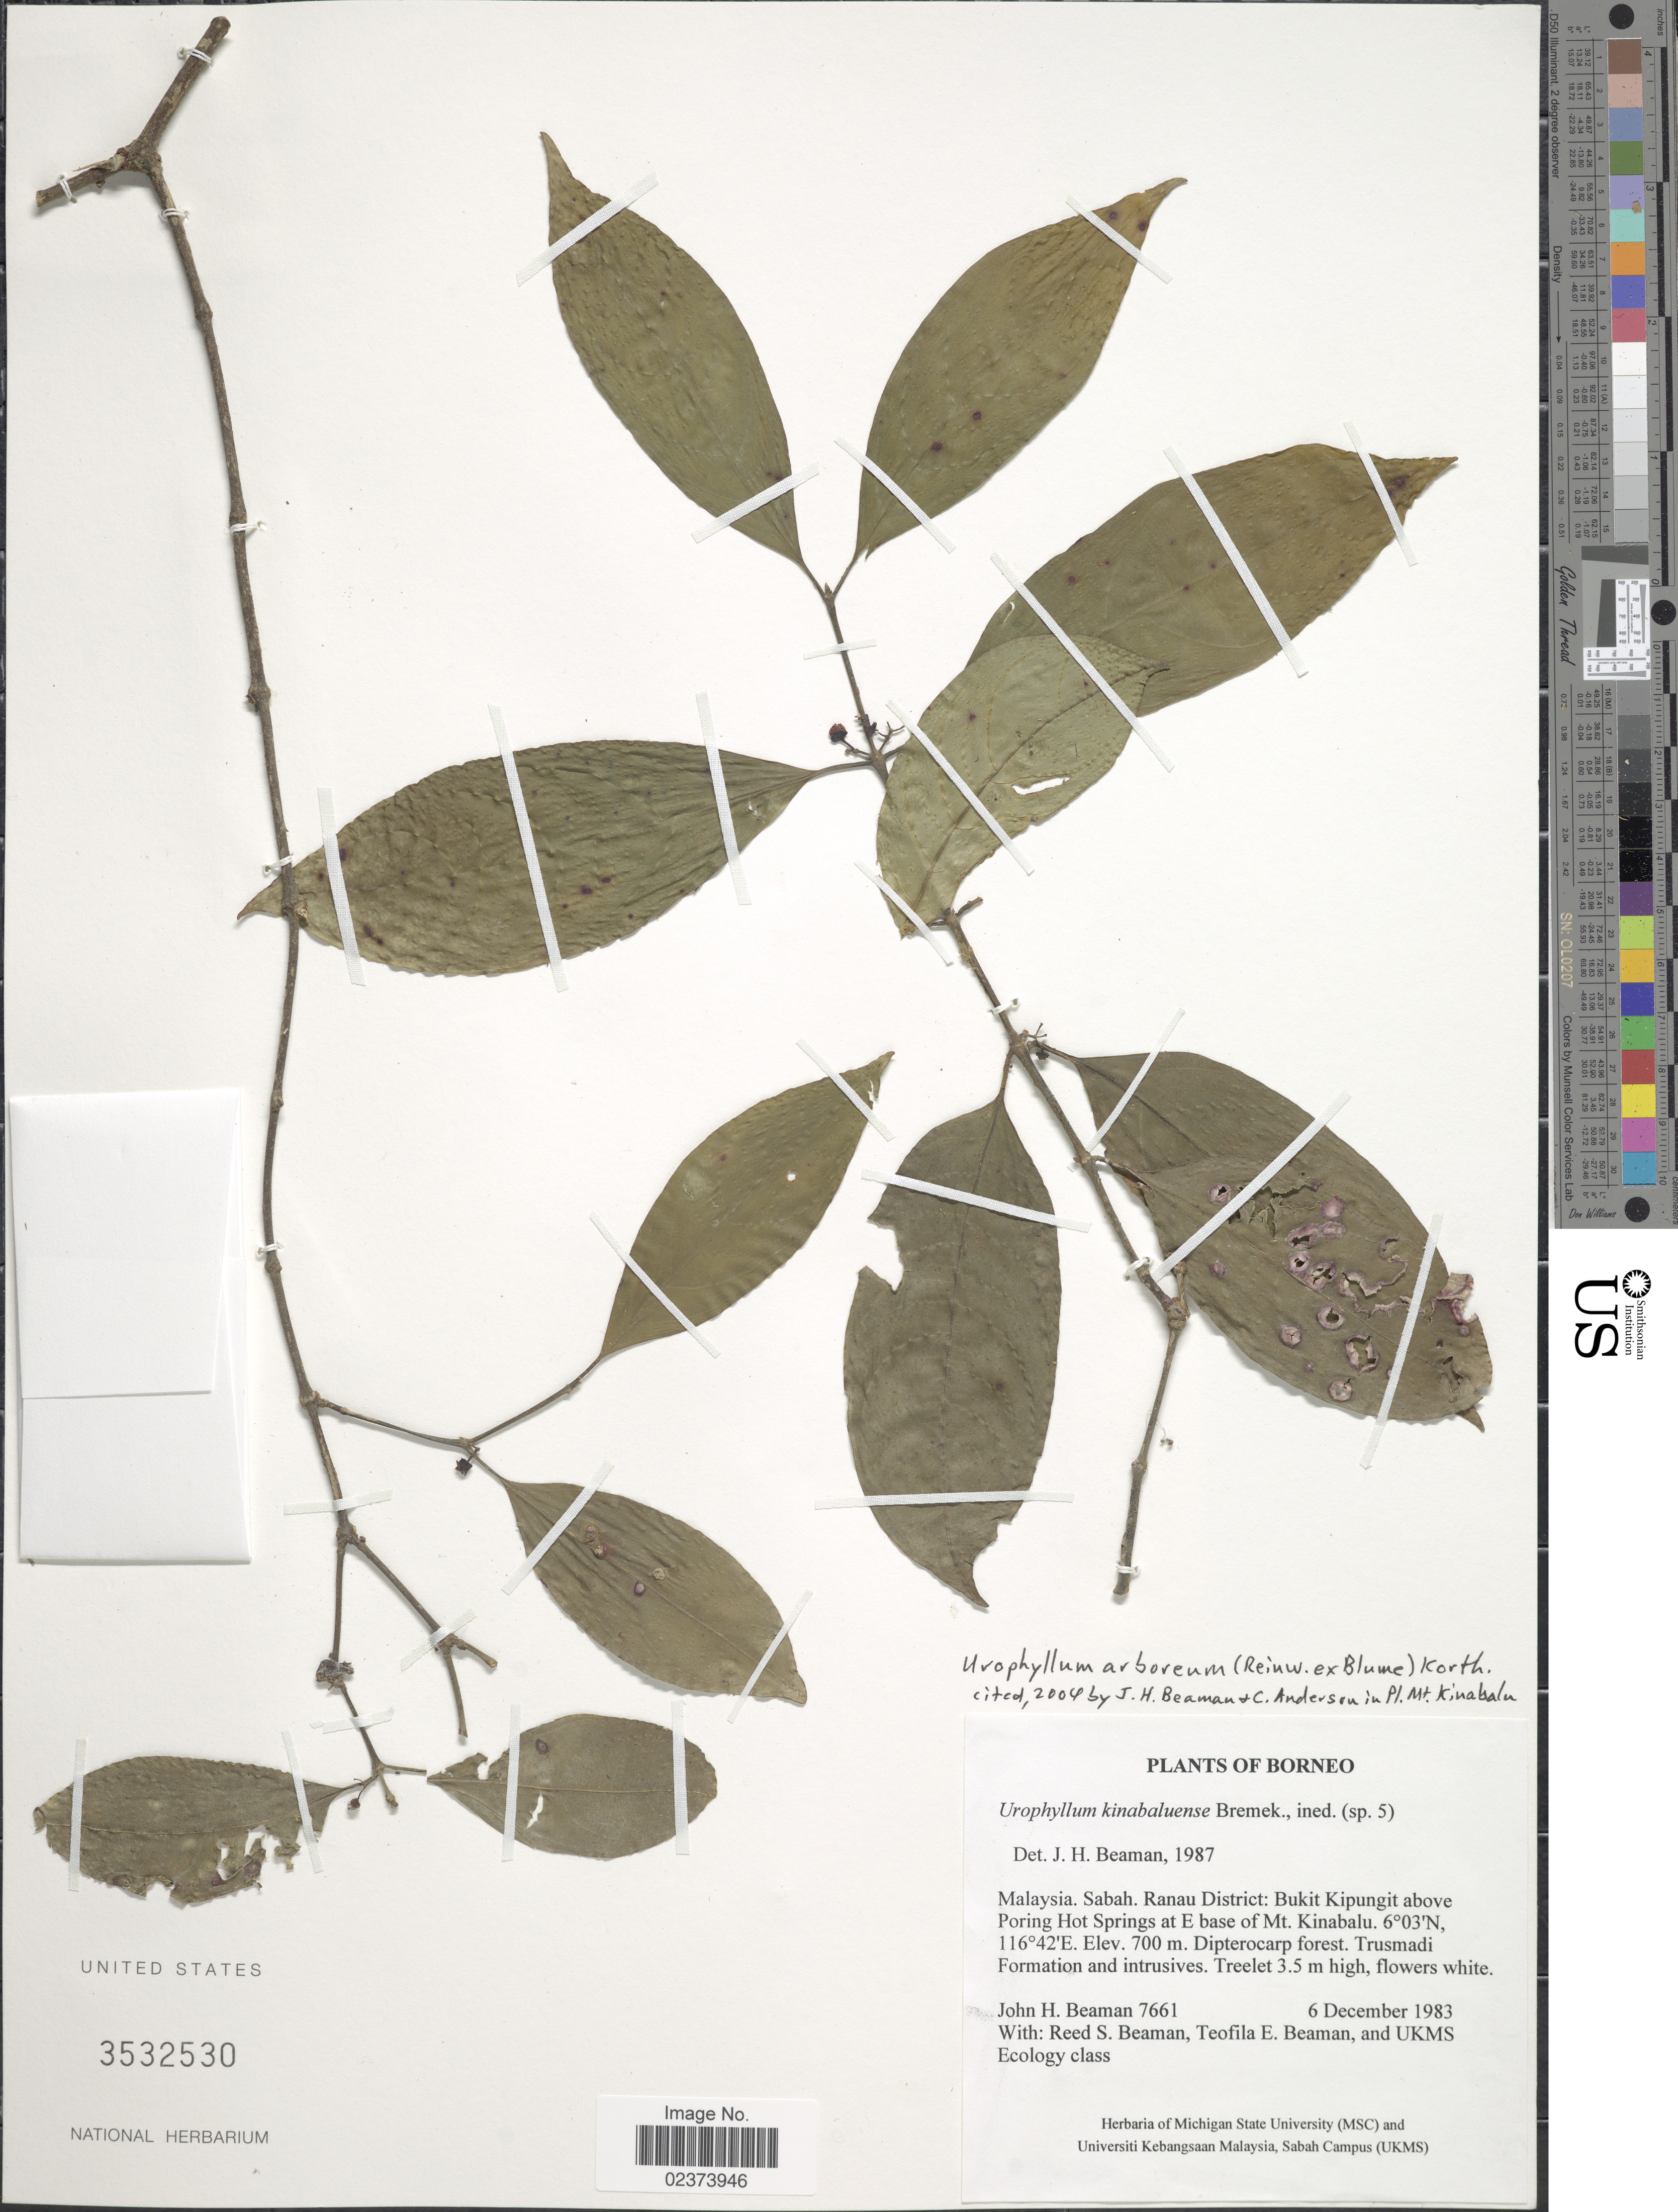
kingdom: Plantae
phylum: Tracheophyta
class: Magnoliopsida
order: Gentianales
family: Rubiaceae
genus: Urophyllum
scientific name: Urophyllum arboreum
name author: (Reinw. ex Blume) Korth.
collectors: J. H. Beaman, R. S. Beaman, T. E. Beaman & UKMS Ecology Class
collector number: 7661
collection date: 1983-12-06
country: Malaysia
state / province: Sabah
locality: Malaysia, Sabah, Ranau District: Bukit Kipungit above Poring Hot Springs at E base of Mt. Kinabalu, Borneo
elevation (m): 700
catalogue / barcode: US 3532530